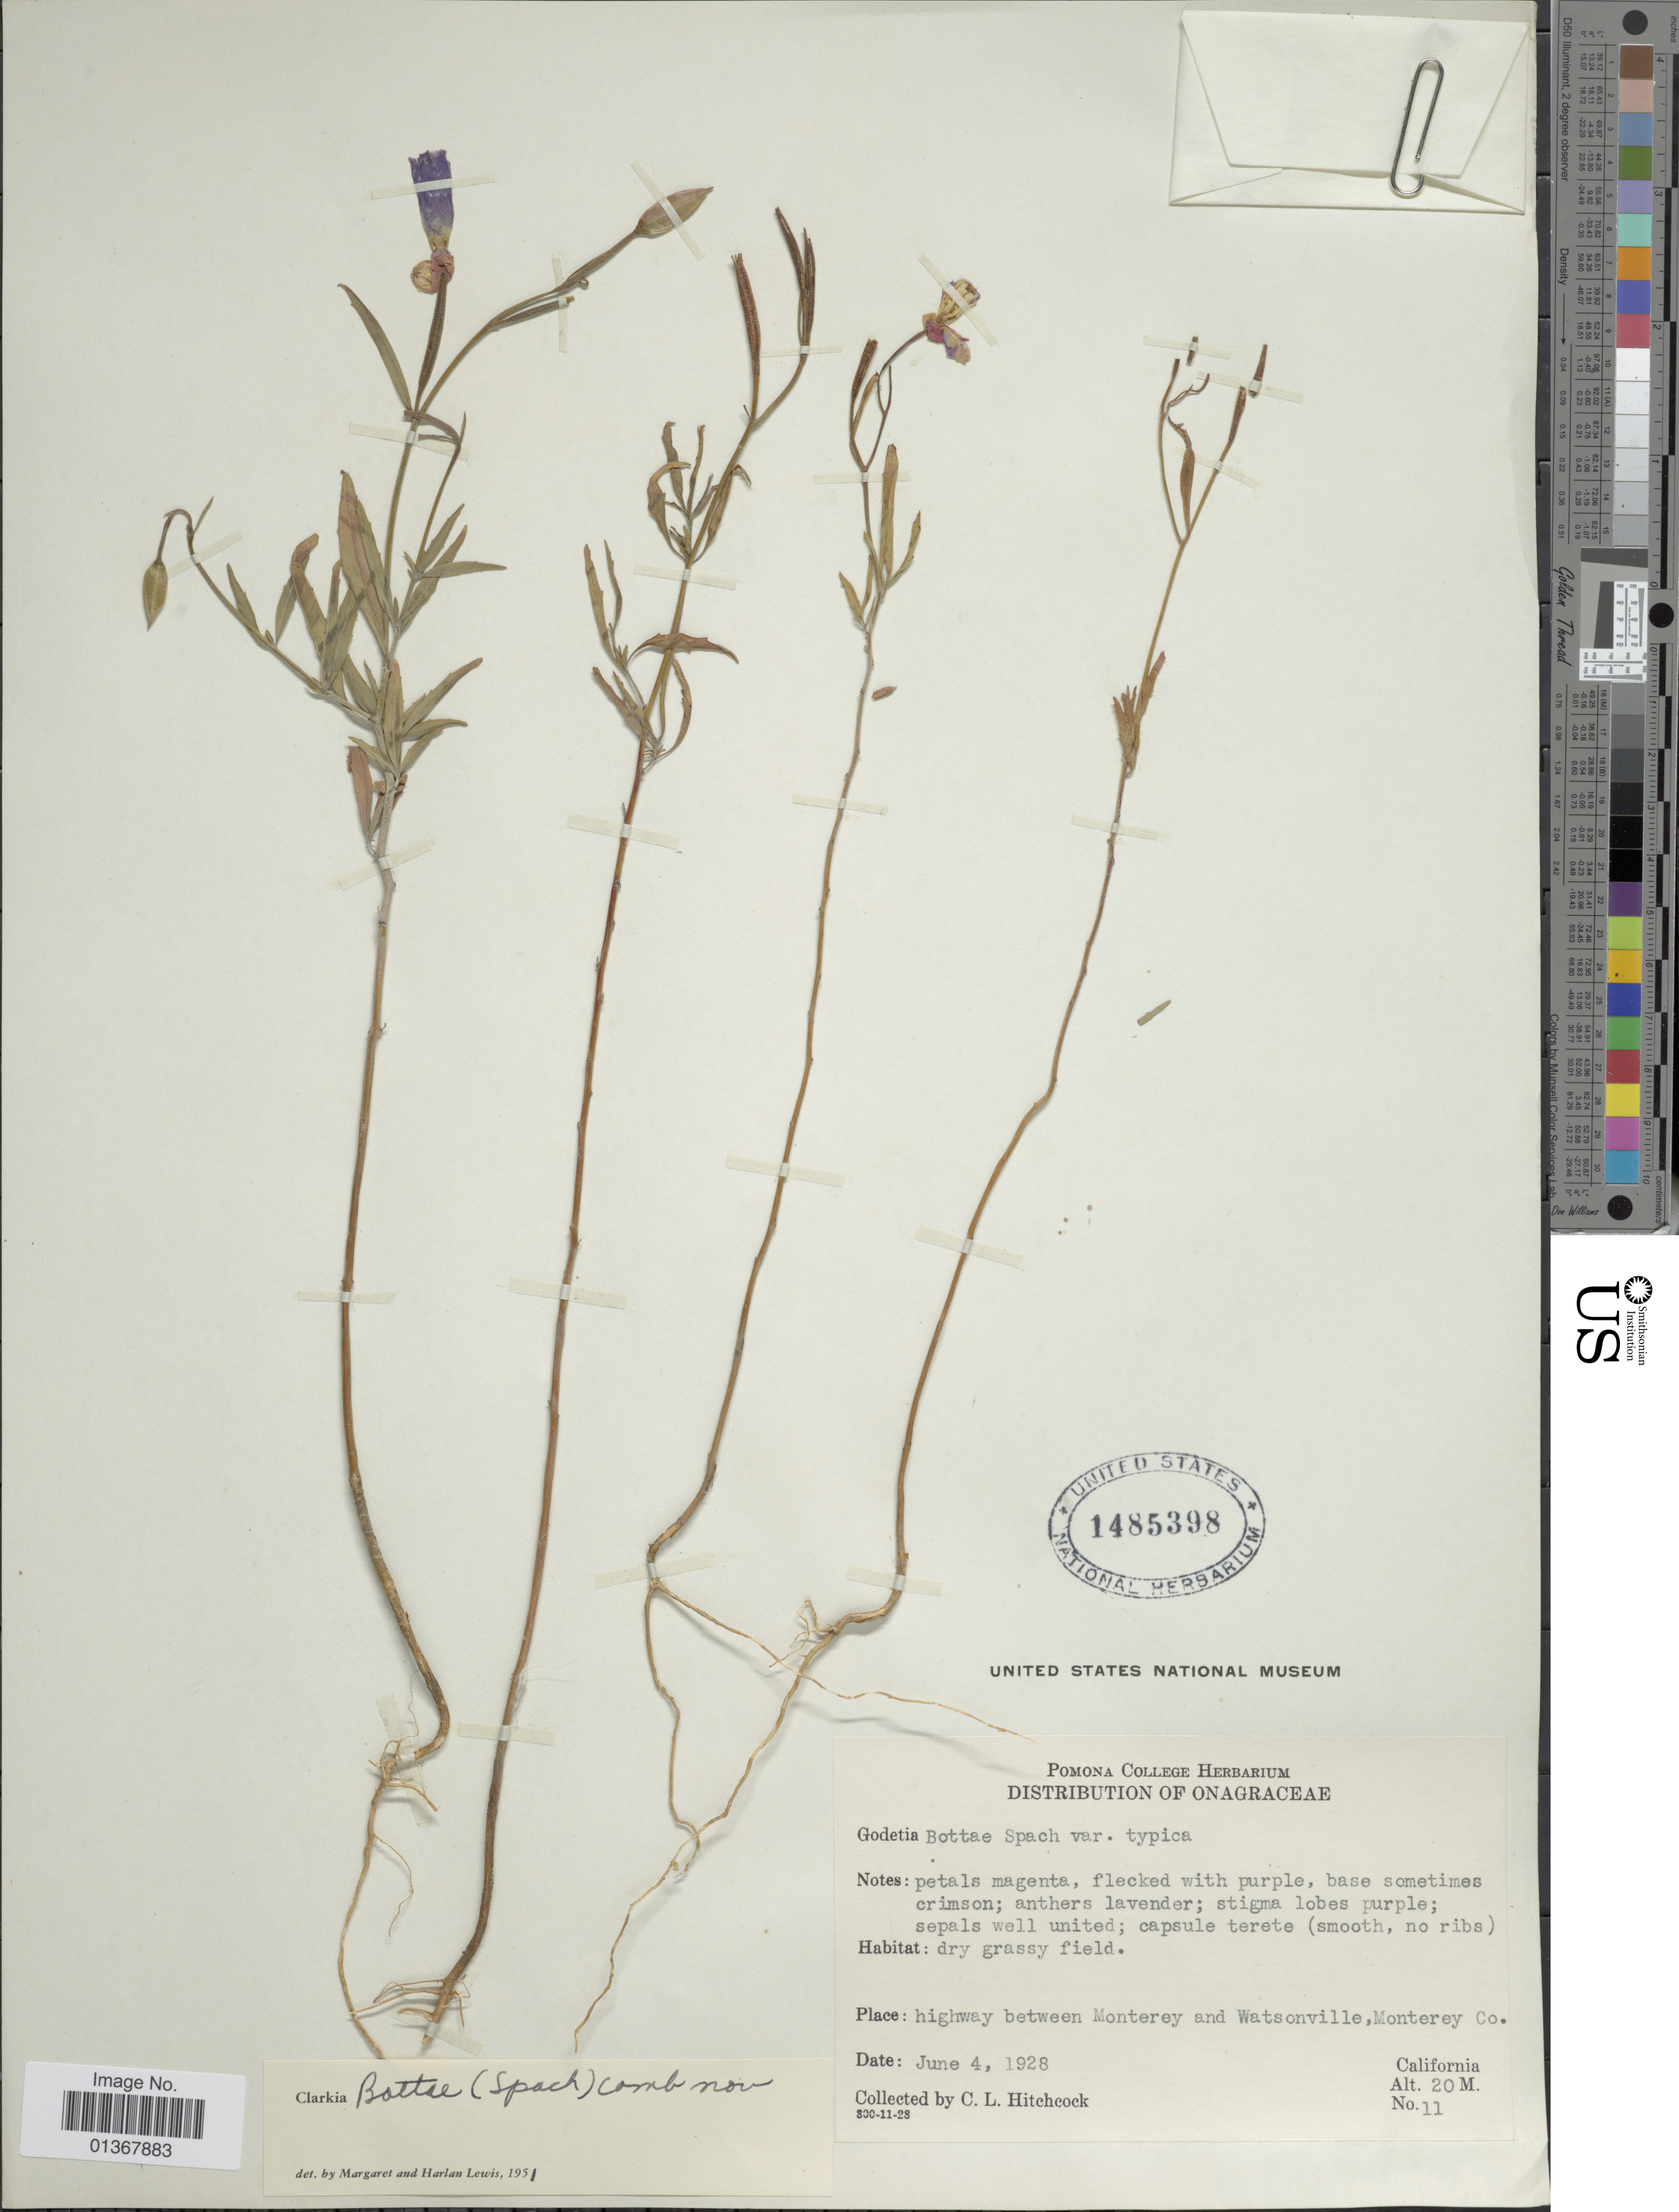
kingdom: Plantae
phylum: Tracheophyta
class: Magnoliopsida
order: Myrtales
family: Onagraceae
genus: Clarkia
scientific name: Clarkia bottae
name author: (Spach) F. H. Lewis & M.E. Lewis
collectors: C. L. Hitchcock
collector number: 11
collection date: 1928-06-04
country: United States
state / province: California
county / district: Monterey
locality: Highway between Monterey and Watsonville, Monterey Co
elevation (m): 20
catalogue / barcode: US 1485398